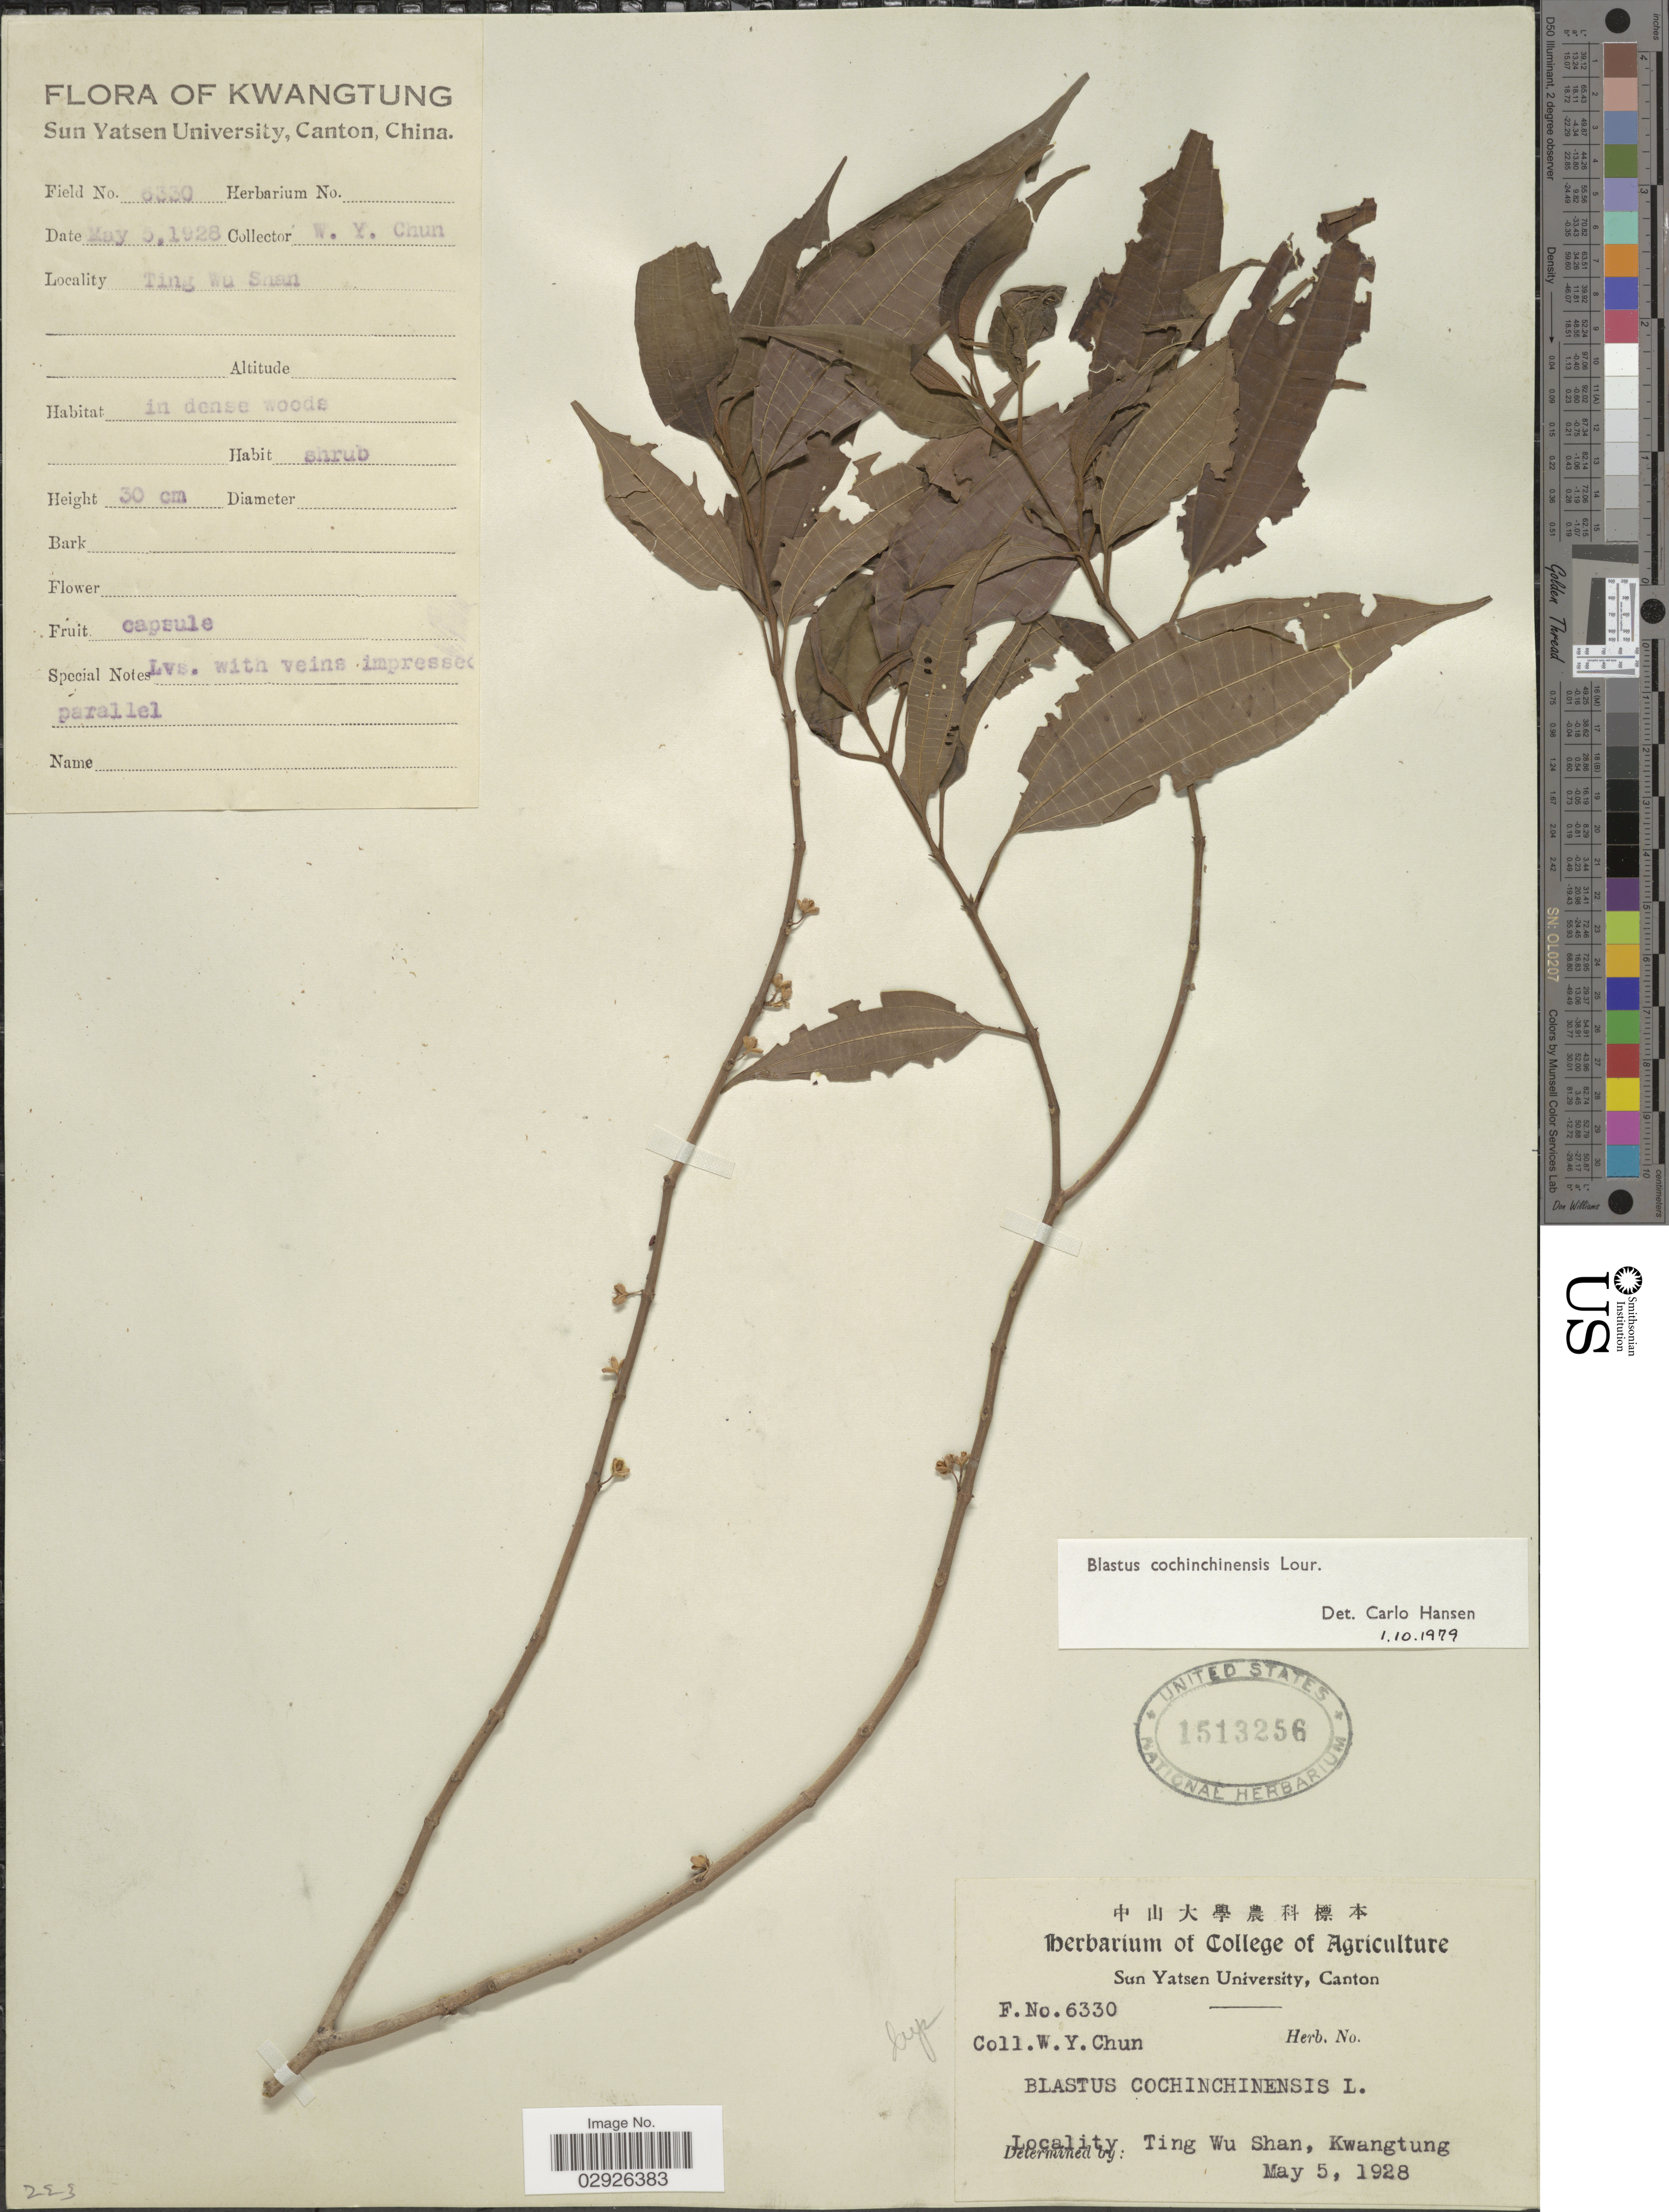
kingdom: Plantae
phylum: Tracheophyta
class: Magnoliopsida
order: Myrtales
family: Melastomataceae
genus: Blastus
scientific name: Blastus cochinchinensis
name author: Lour.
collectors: W. Y. Chun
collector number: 6330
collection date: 1928-05-05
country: China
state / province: Guangdong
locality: Ting Wu Shan, Kwangtung.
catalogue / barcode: US 1513256